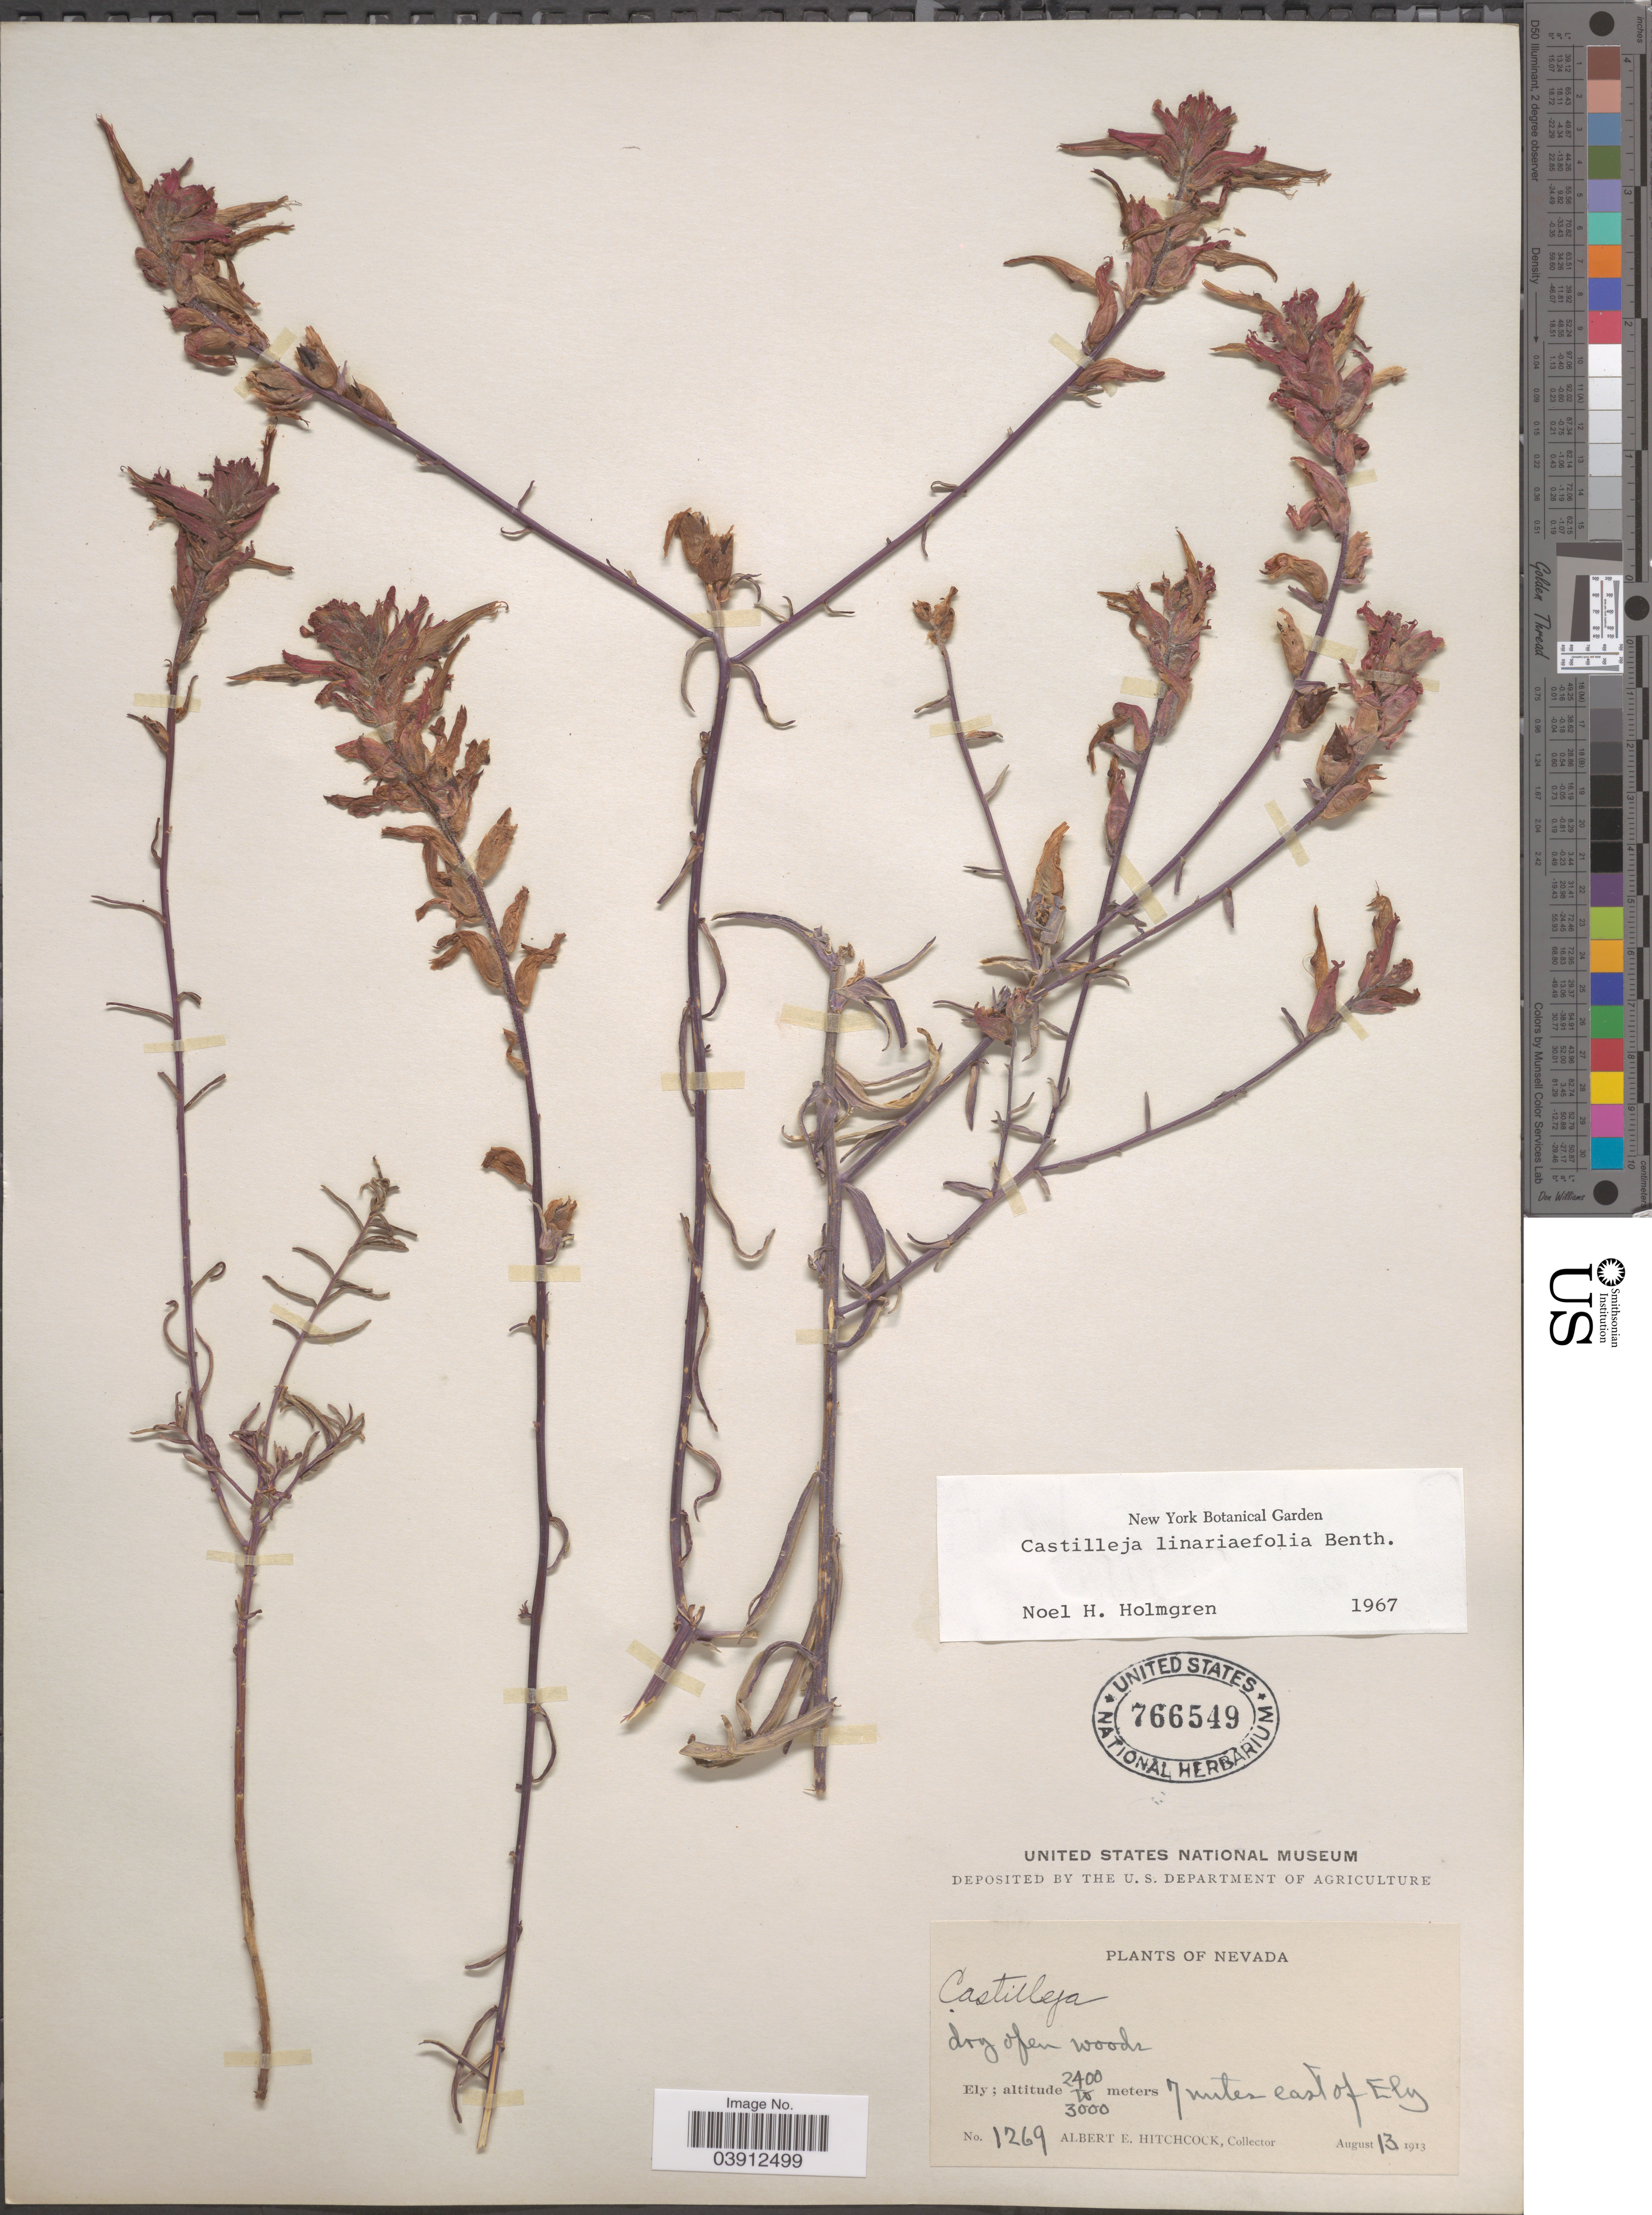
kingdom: Plantae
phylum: Tracheophyta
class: Magnoliopsida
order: Lamiales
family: Orobanchaceae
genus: Castilleja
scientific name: Castilleja linariifolia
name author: Benth.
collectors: A. Hitchcock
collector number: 1269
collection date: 1913-08-13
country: United States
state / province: Nevada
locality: Ely; 7 miles east of Ely.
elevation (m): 732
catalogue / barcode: US 766549